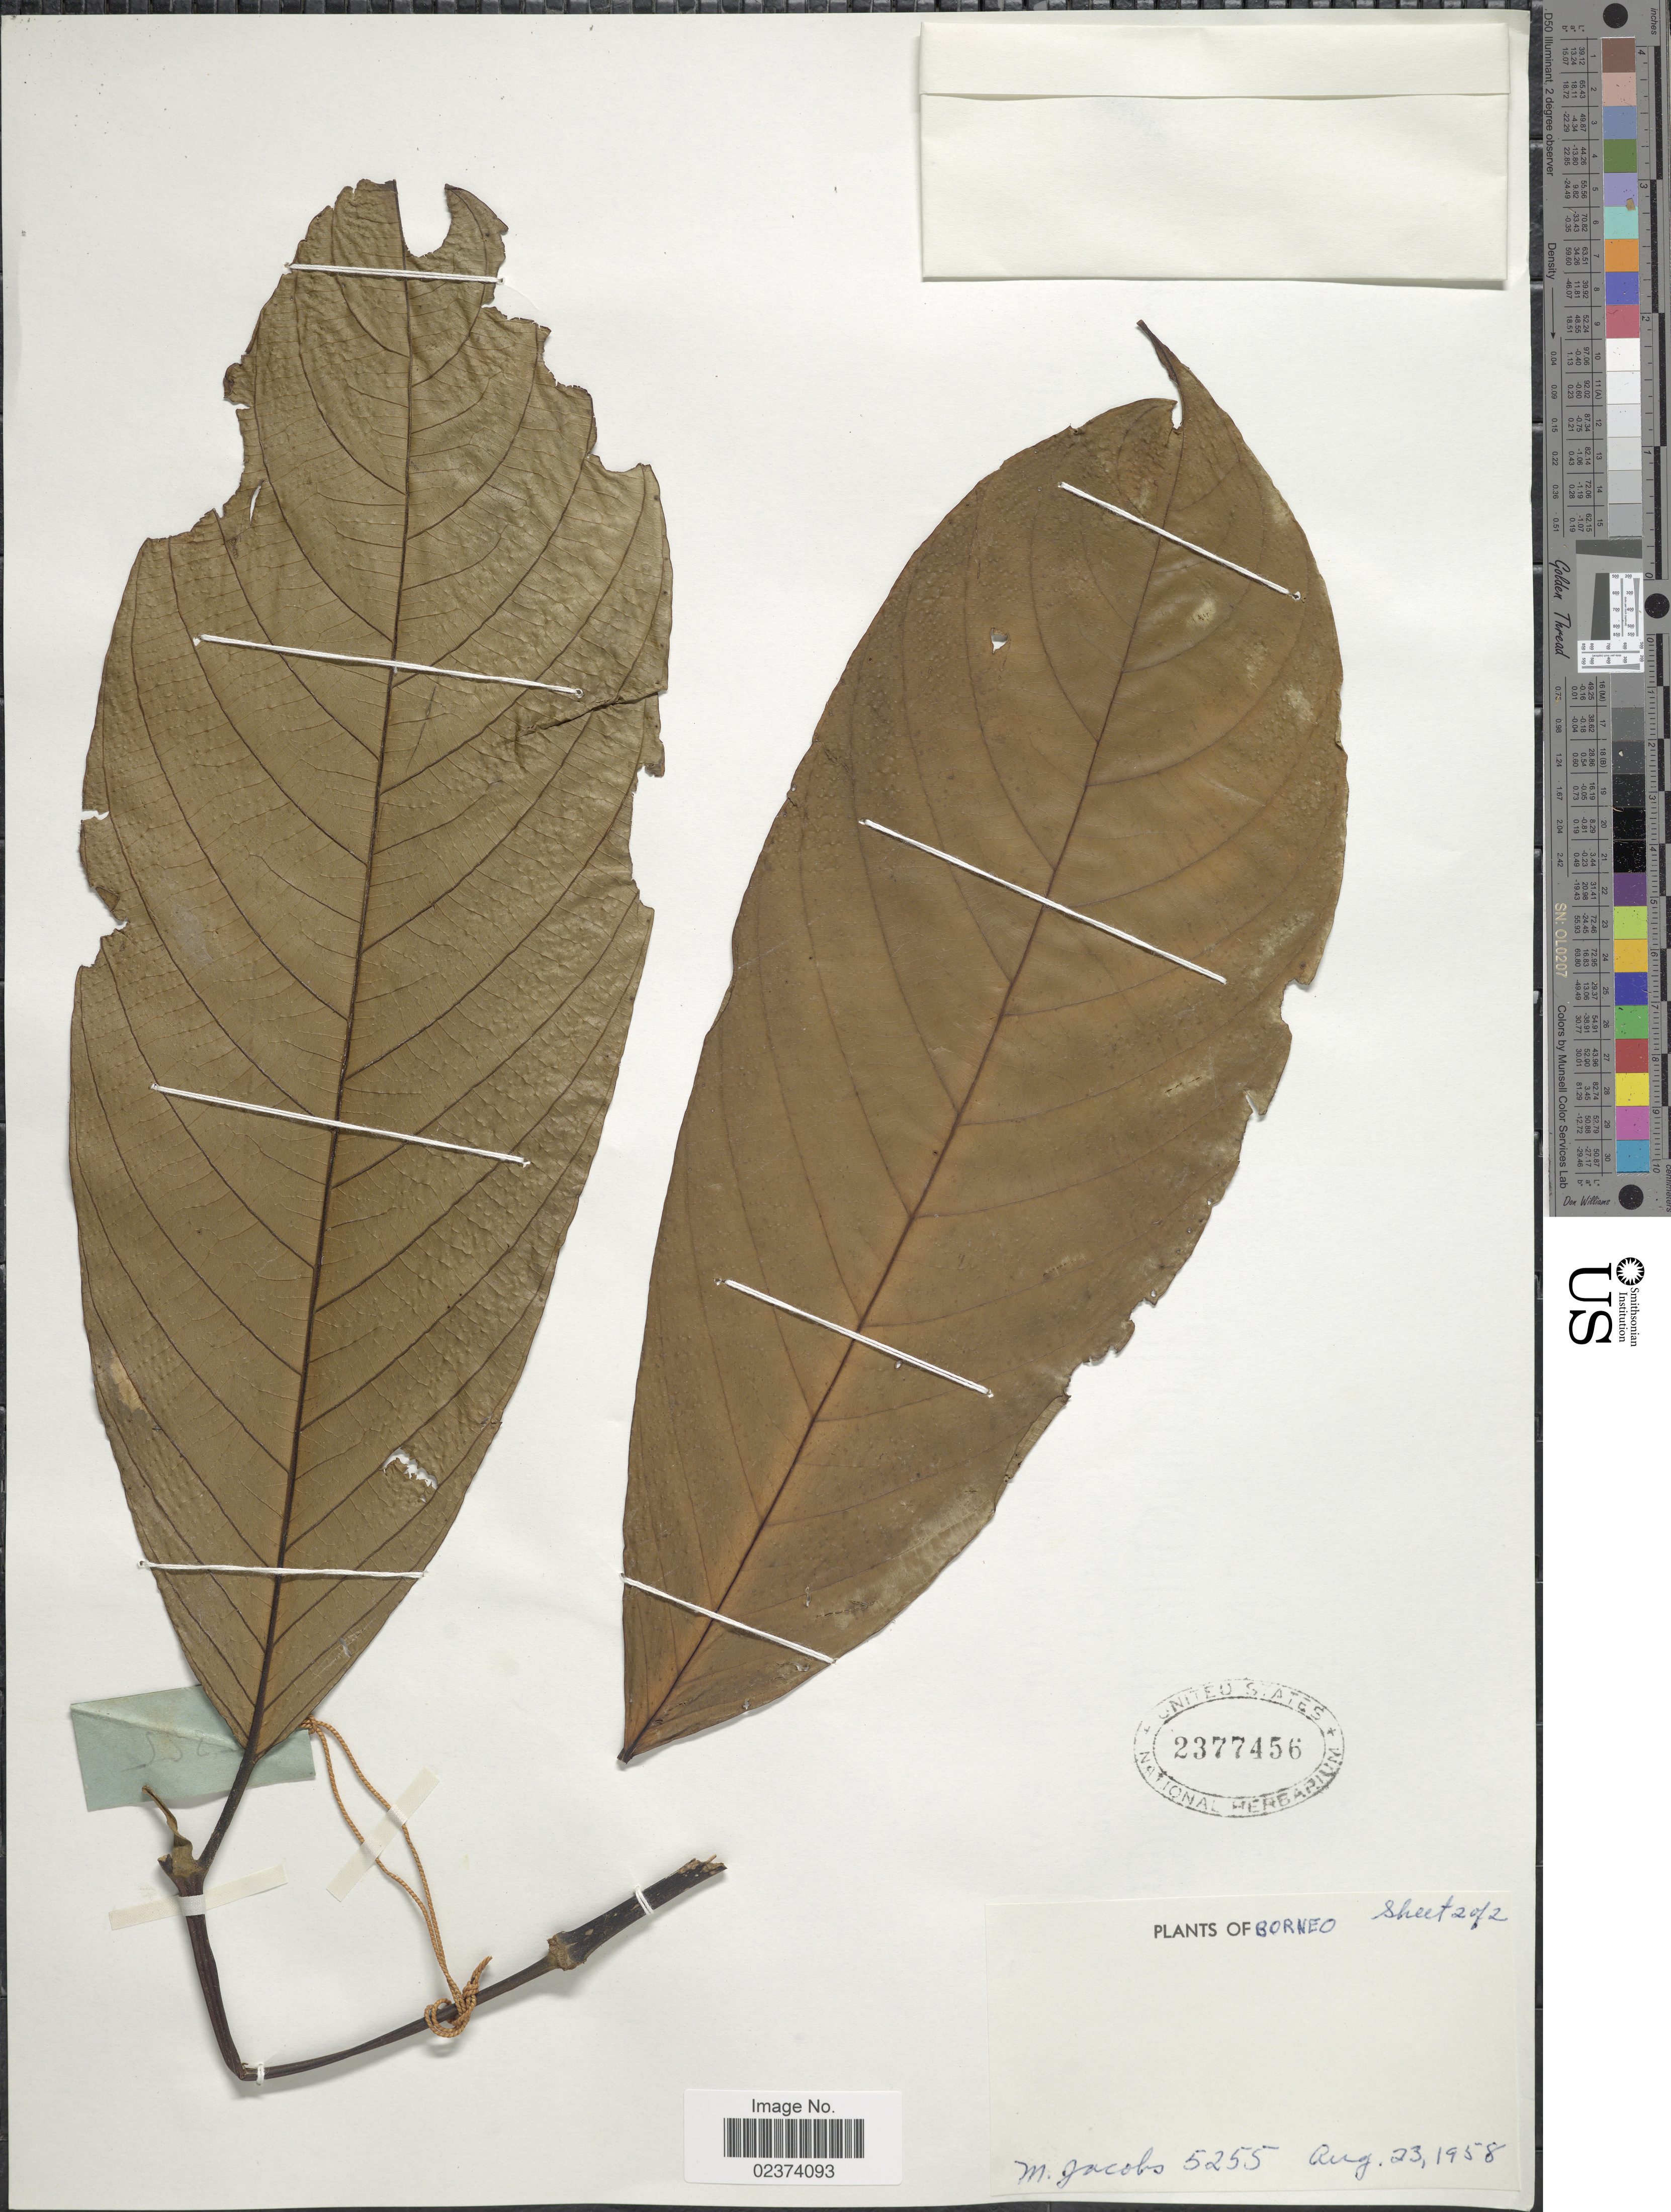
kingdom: Plantae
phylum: Tracheophyta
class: Magnoliopsida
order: Gentianales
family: Rubiaceae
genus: Urophyllum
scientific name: Urophyllum sp.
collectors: M. Jacobs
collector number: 5255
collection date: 1958-08-23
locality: Borneo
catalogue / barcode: US 2377456